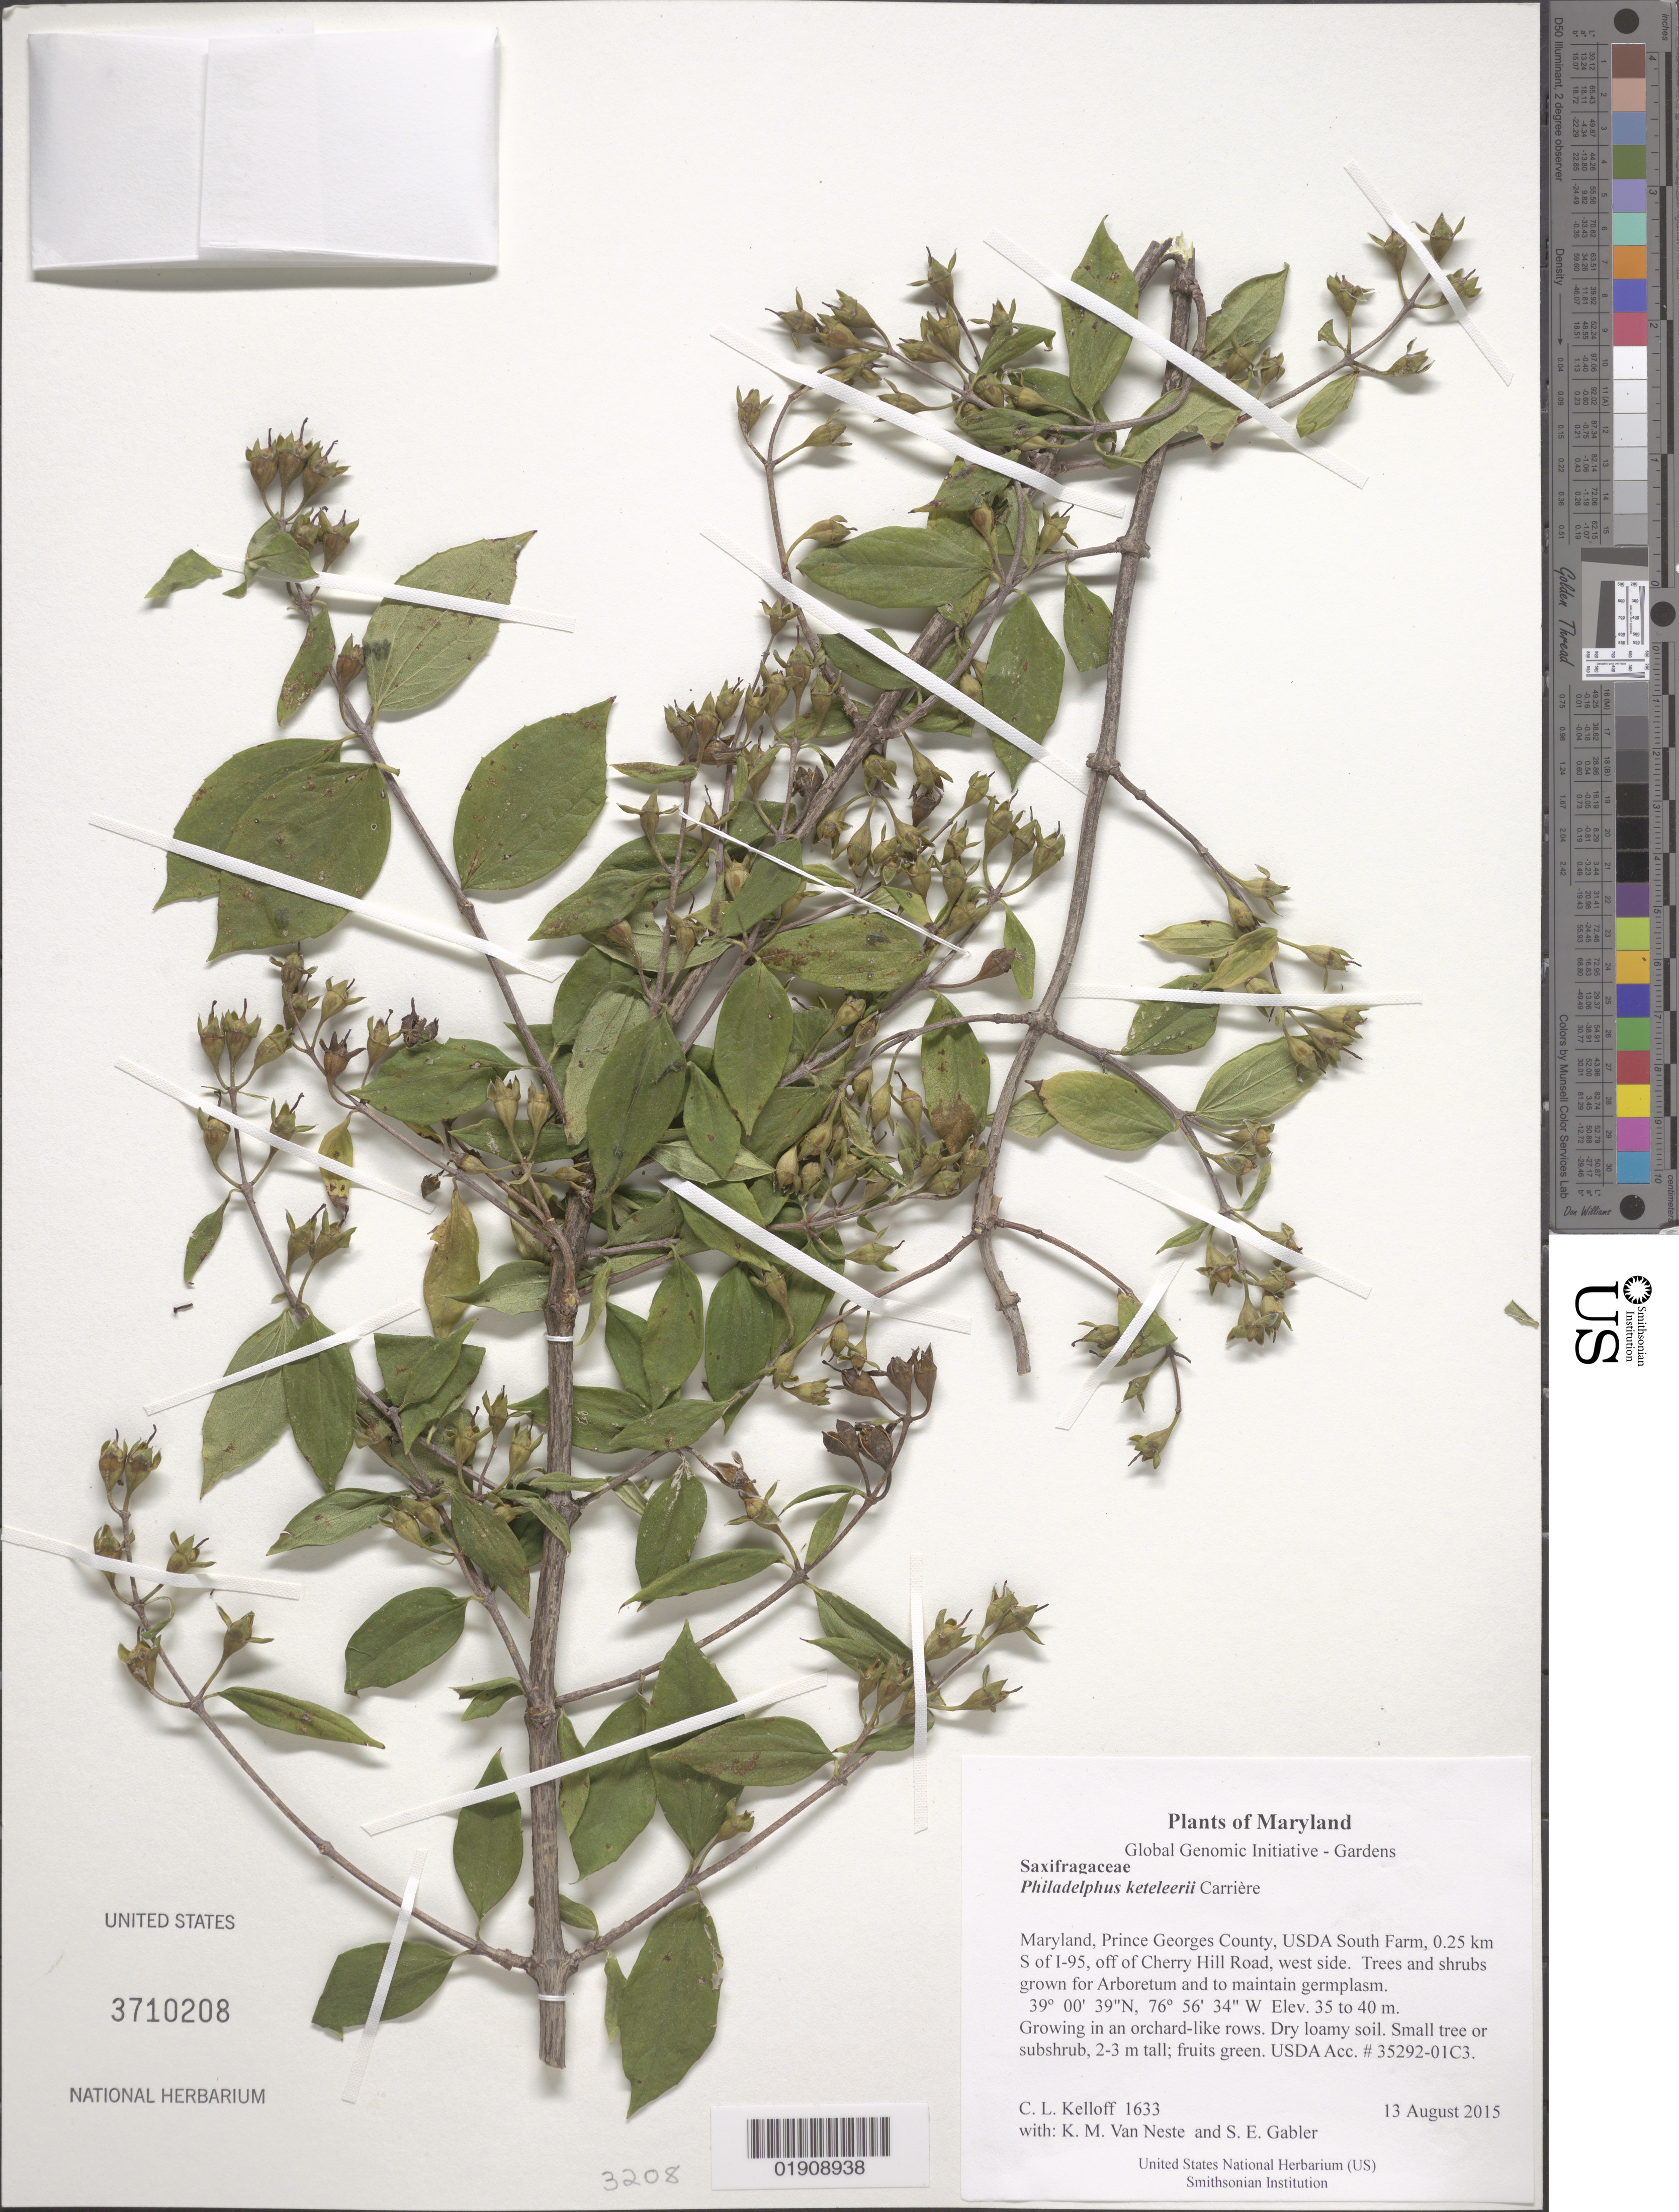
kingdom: Plantae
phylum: Tracheophyta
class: Magnoliopsida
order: Cornales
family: Hydrangeaceae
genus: Philadelphus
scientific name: Philadelphus keteleerii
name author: Carrière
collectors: C. L. Kelloff, K. M. Van Neste & S. E. Gabler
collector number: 1633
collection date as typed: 13 August 2015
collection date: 2015-08-13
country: United States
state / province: Maryland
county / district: Prince George's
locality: USDA South Farm, 0.25 km S of I-95, off of Cherry Hill Road, west side. Trees and shrubs grown for Arboretum and to maintain germplasm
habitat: Growing in an orchard-like rows. Dry loamy soil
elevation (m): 35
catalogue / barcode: US 3710208